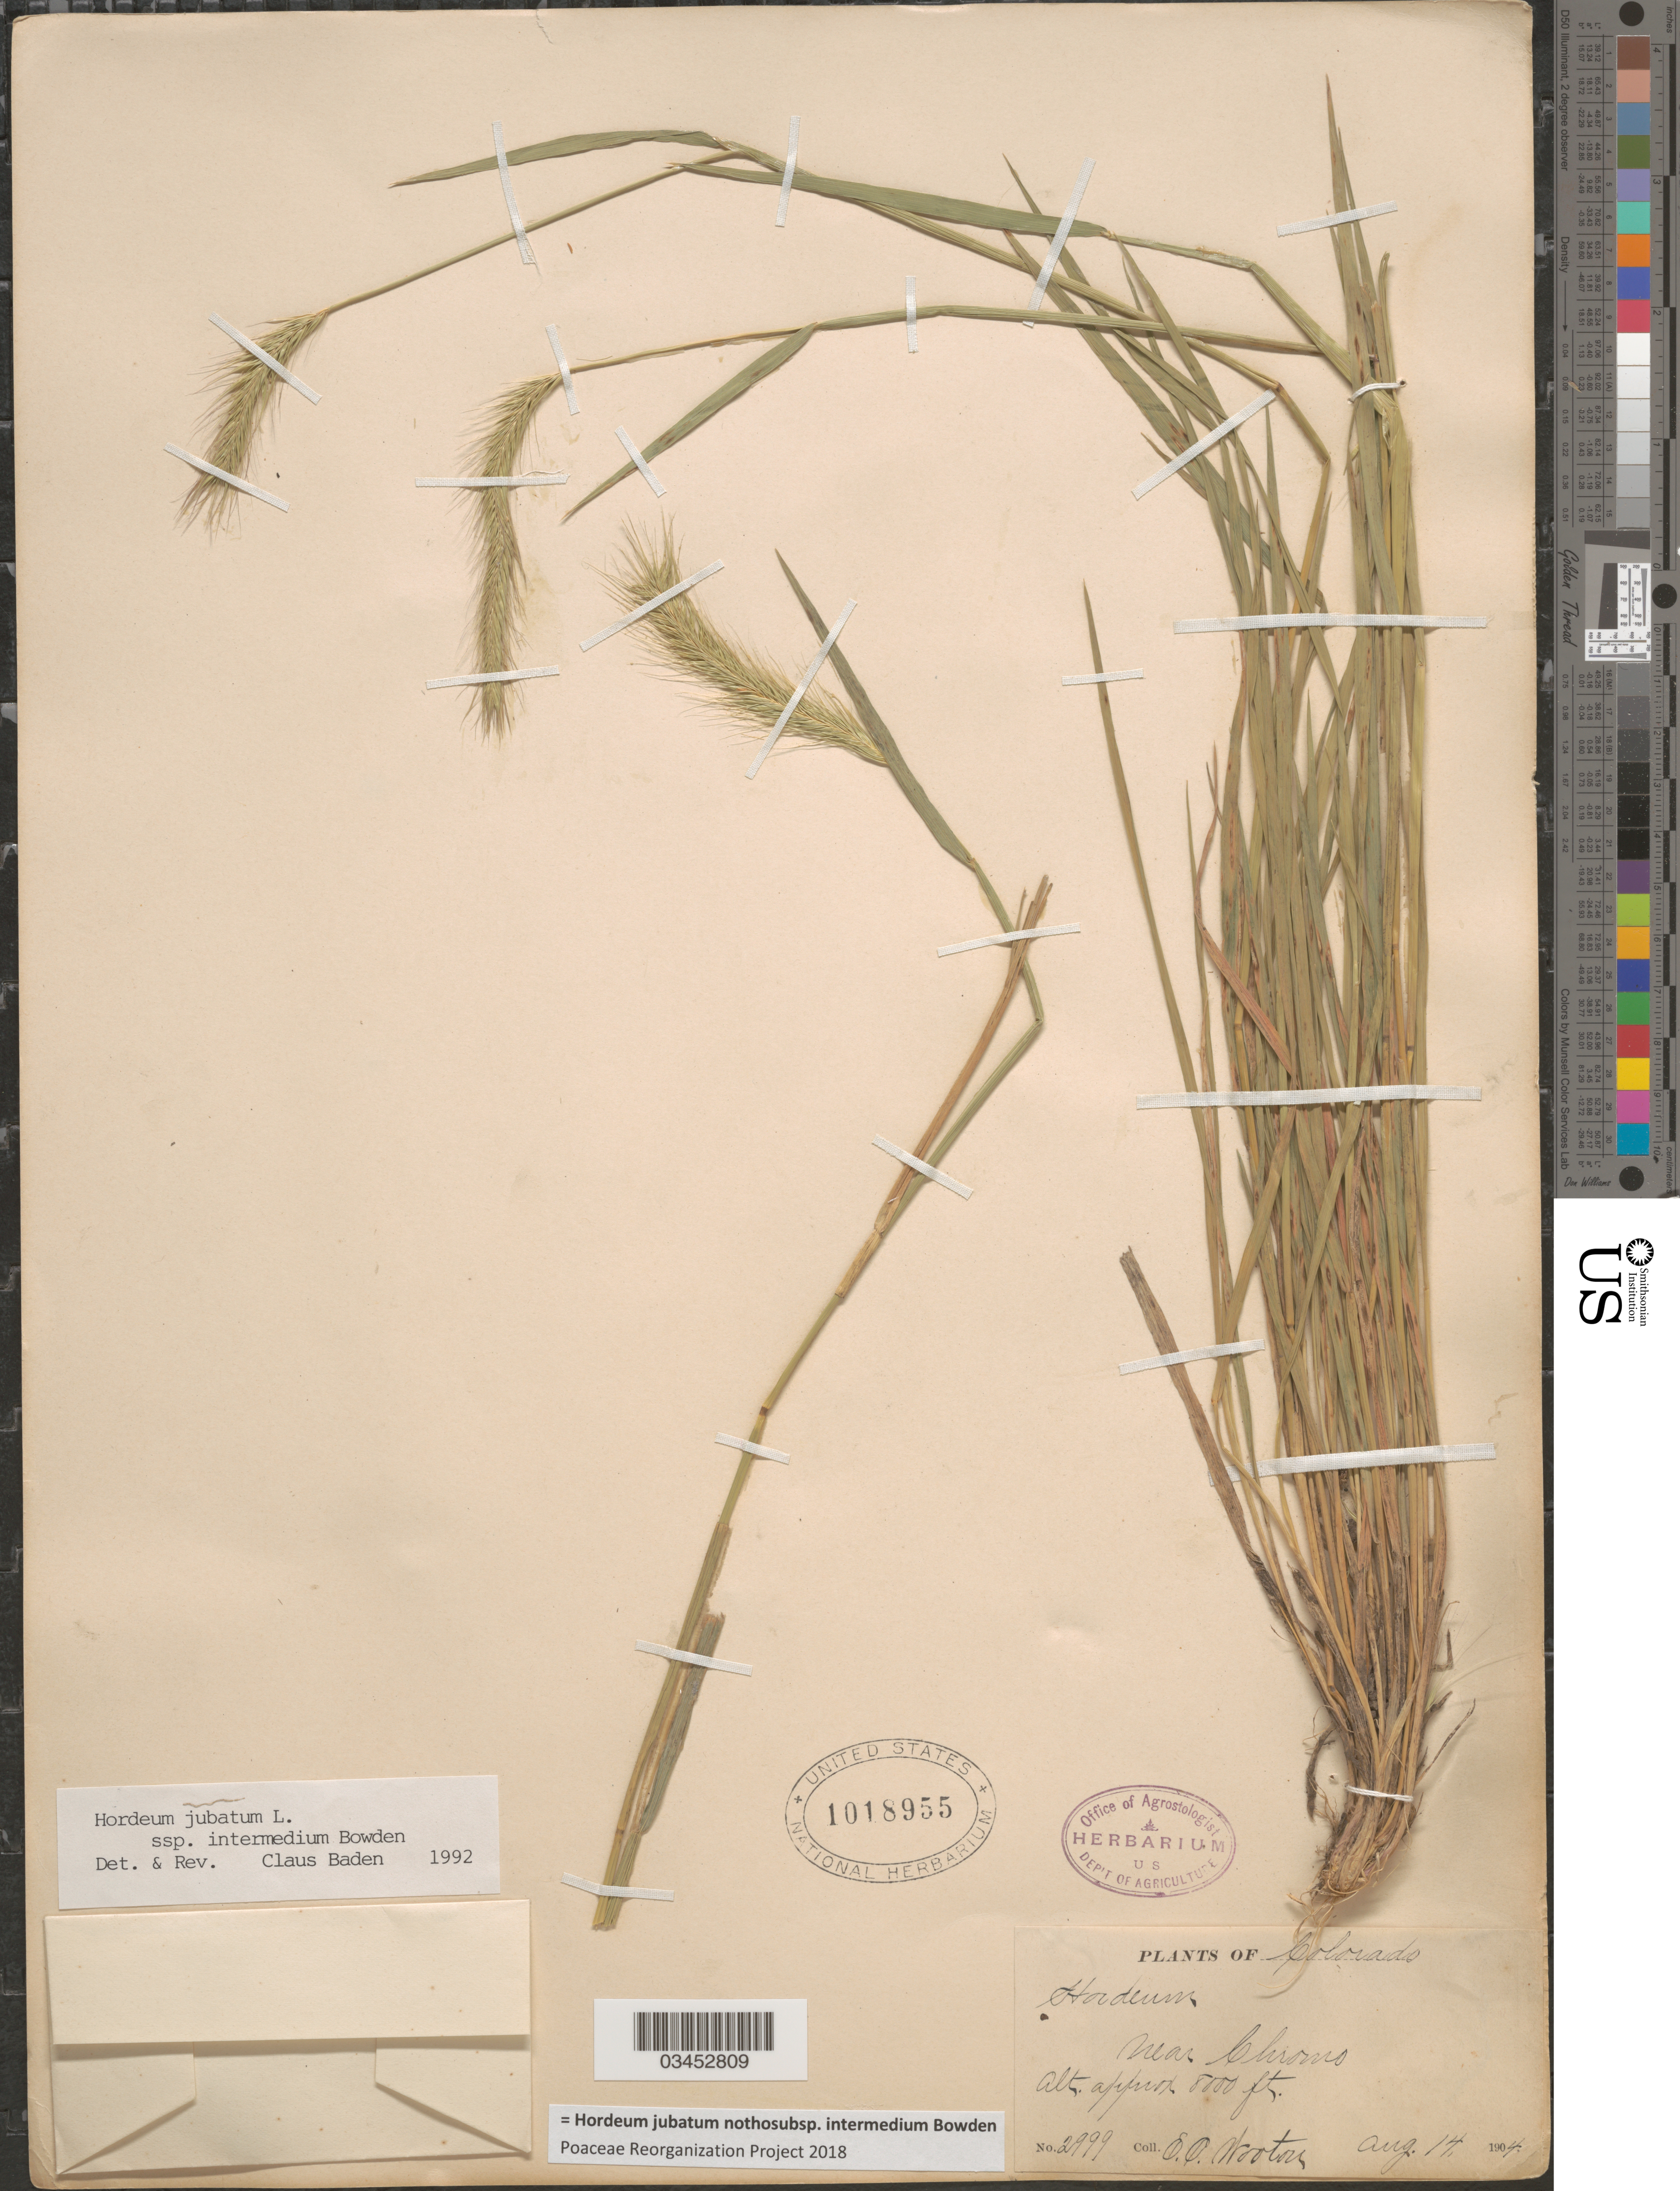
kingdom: Plantae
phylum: Tracheophyta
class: Liliopsida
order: Poales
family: Poaceae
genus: Hordeum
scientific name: Hordeum jubatum nothosubsp. intermedium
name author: Bowden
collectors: E. O. Wooton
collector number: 2999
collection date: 1904-08-14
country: United States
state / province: Colorado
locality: Near Chromo.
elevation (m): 2438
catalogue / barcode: US 1018955